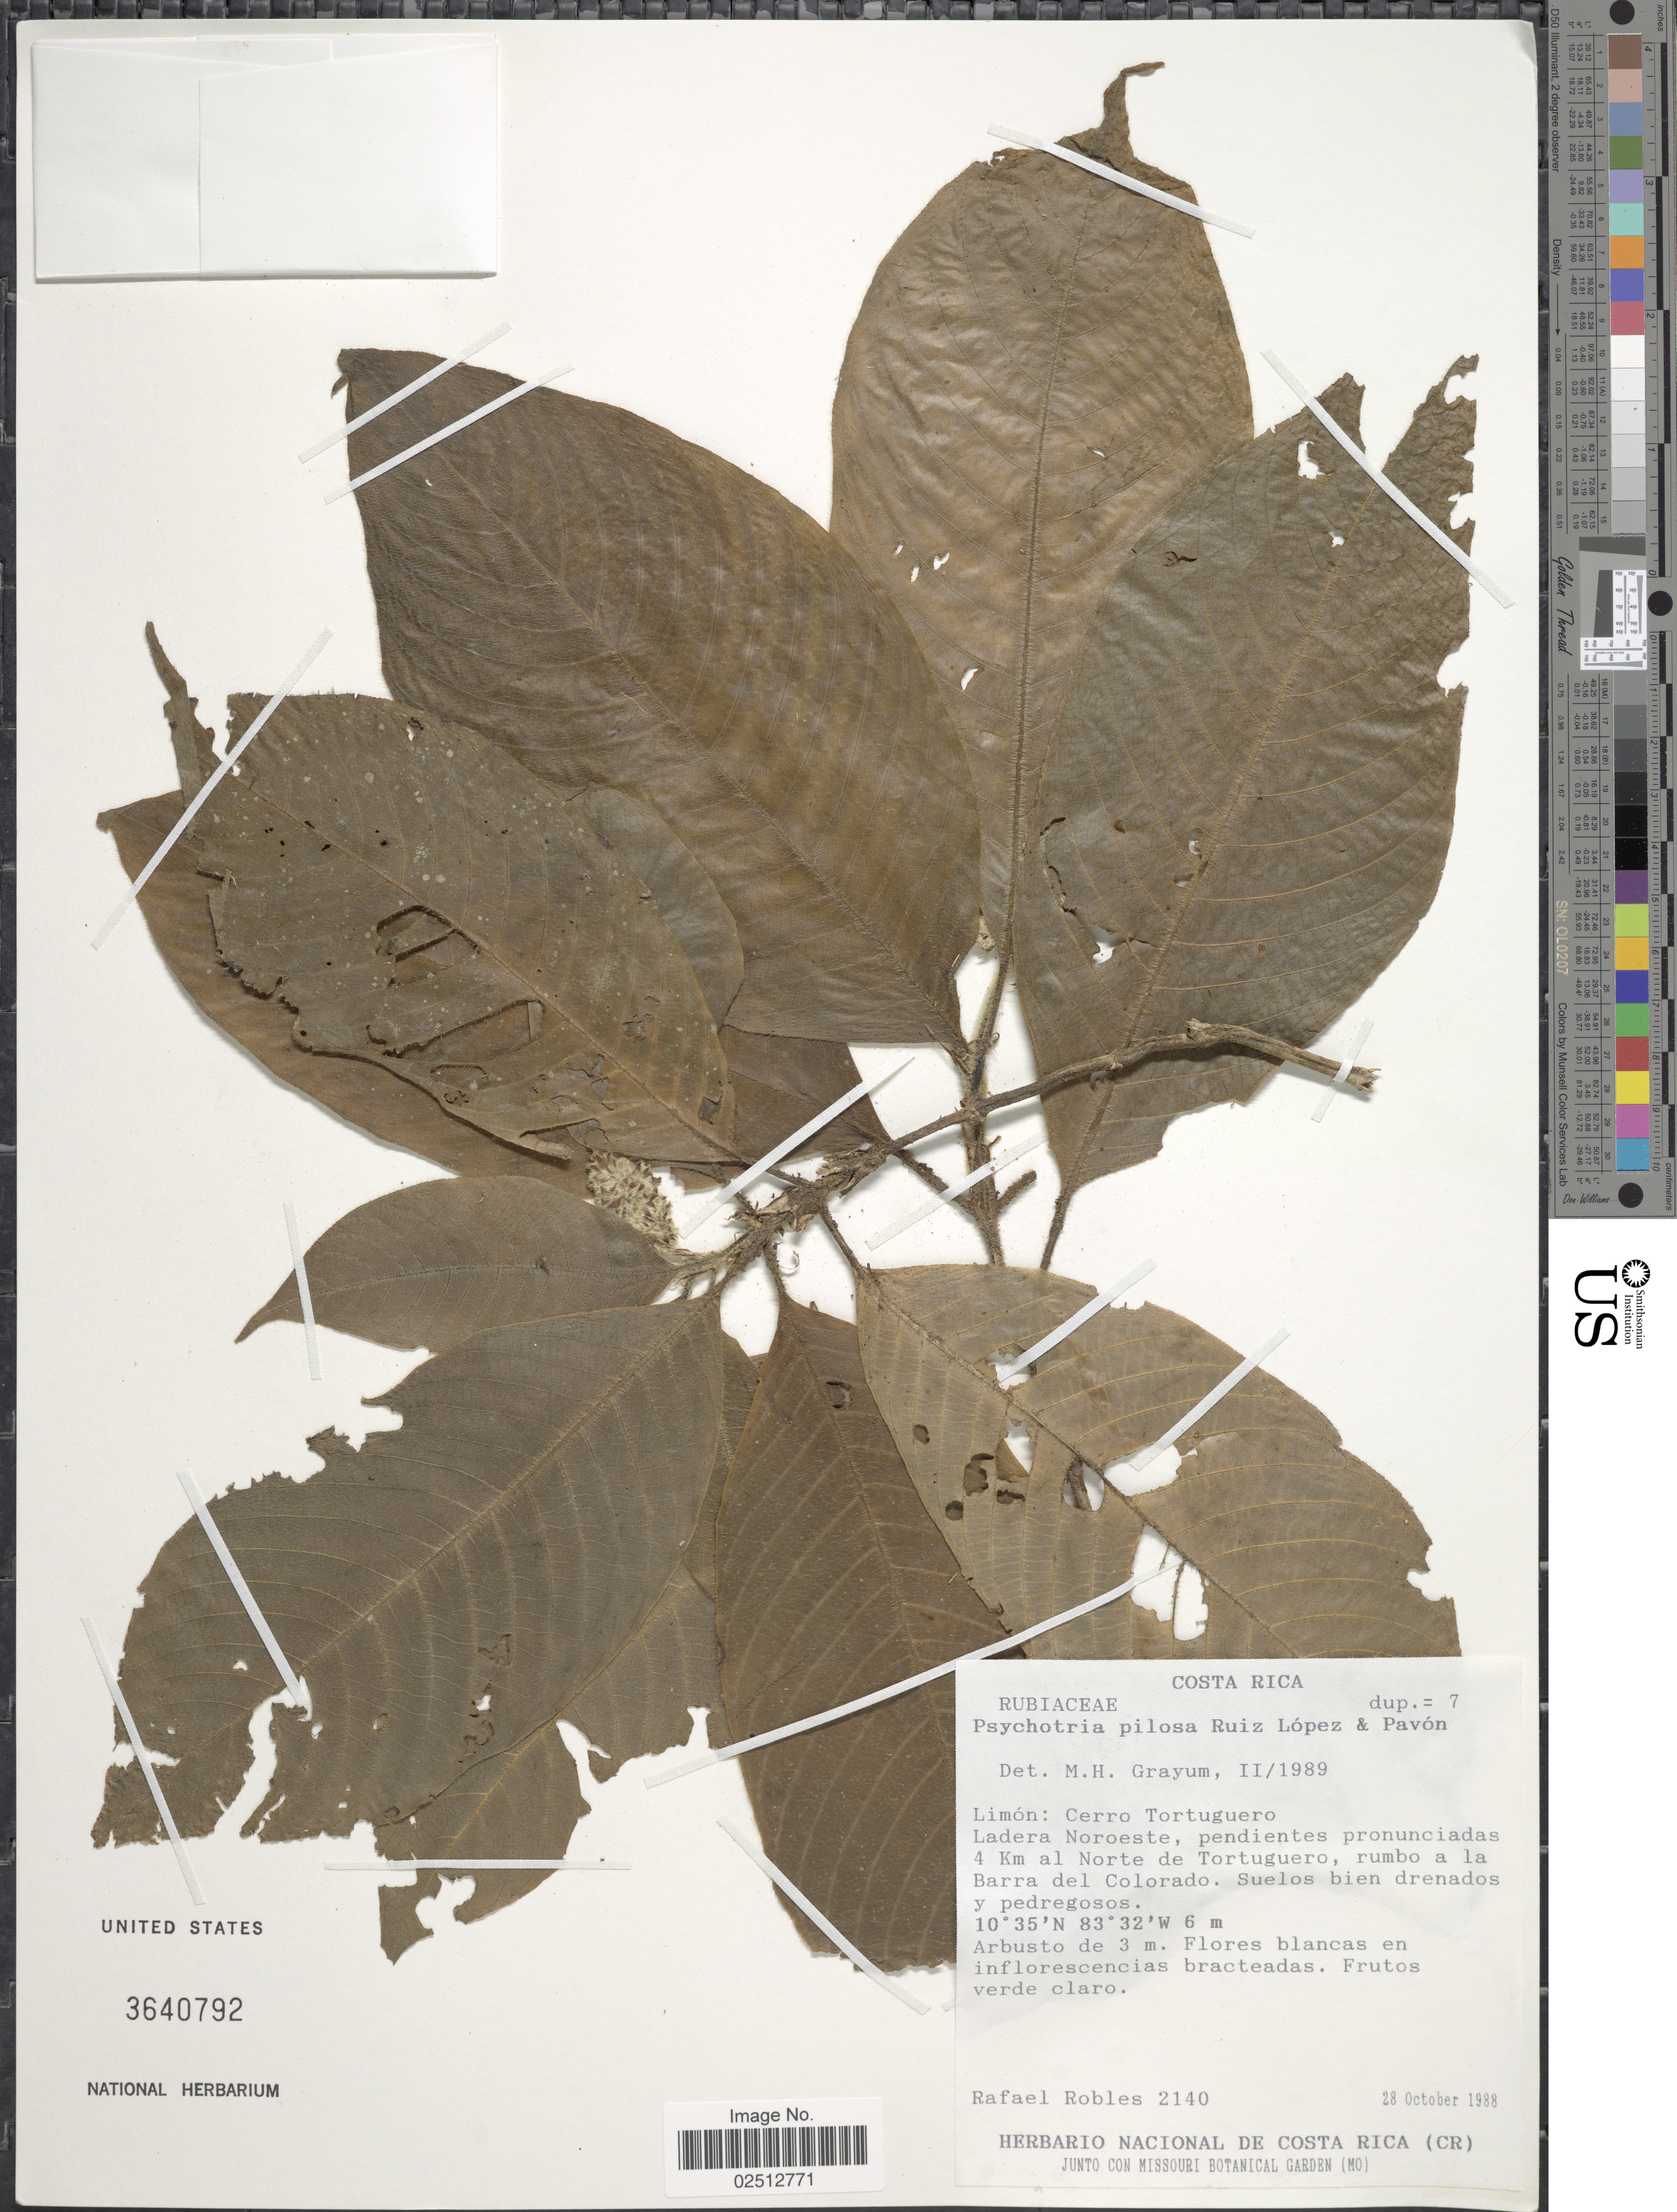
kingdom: Plantae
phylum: Tracheophyta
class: Magnoliopsida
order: Gentianales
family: Rubiaceae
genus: Psychotria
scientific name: Psychotria pilosa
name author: Ruiz & Pav.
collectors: R. Robles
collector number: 2140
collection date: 1988-10-28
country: Costa Rica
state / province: Limón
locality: Cerro Tortuguero Ladera Noroeste, pendientes pronunciadas 4 km al Norte de Tortguero, rumbo a la Barra del Colorado. Suelos bien drenados y pedregosos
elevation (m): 6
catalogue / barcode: US 3640792